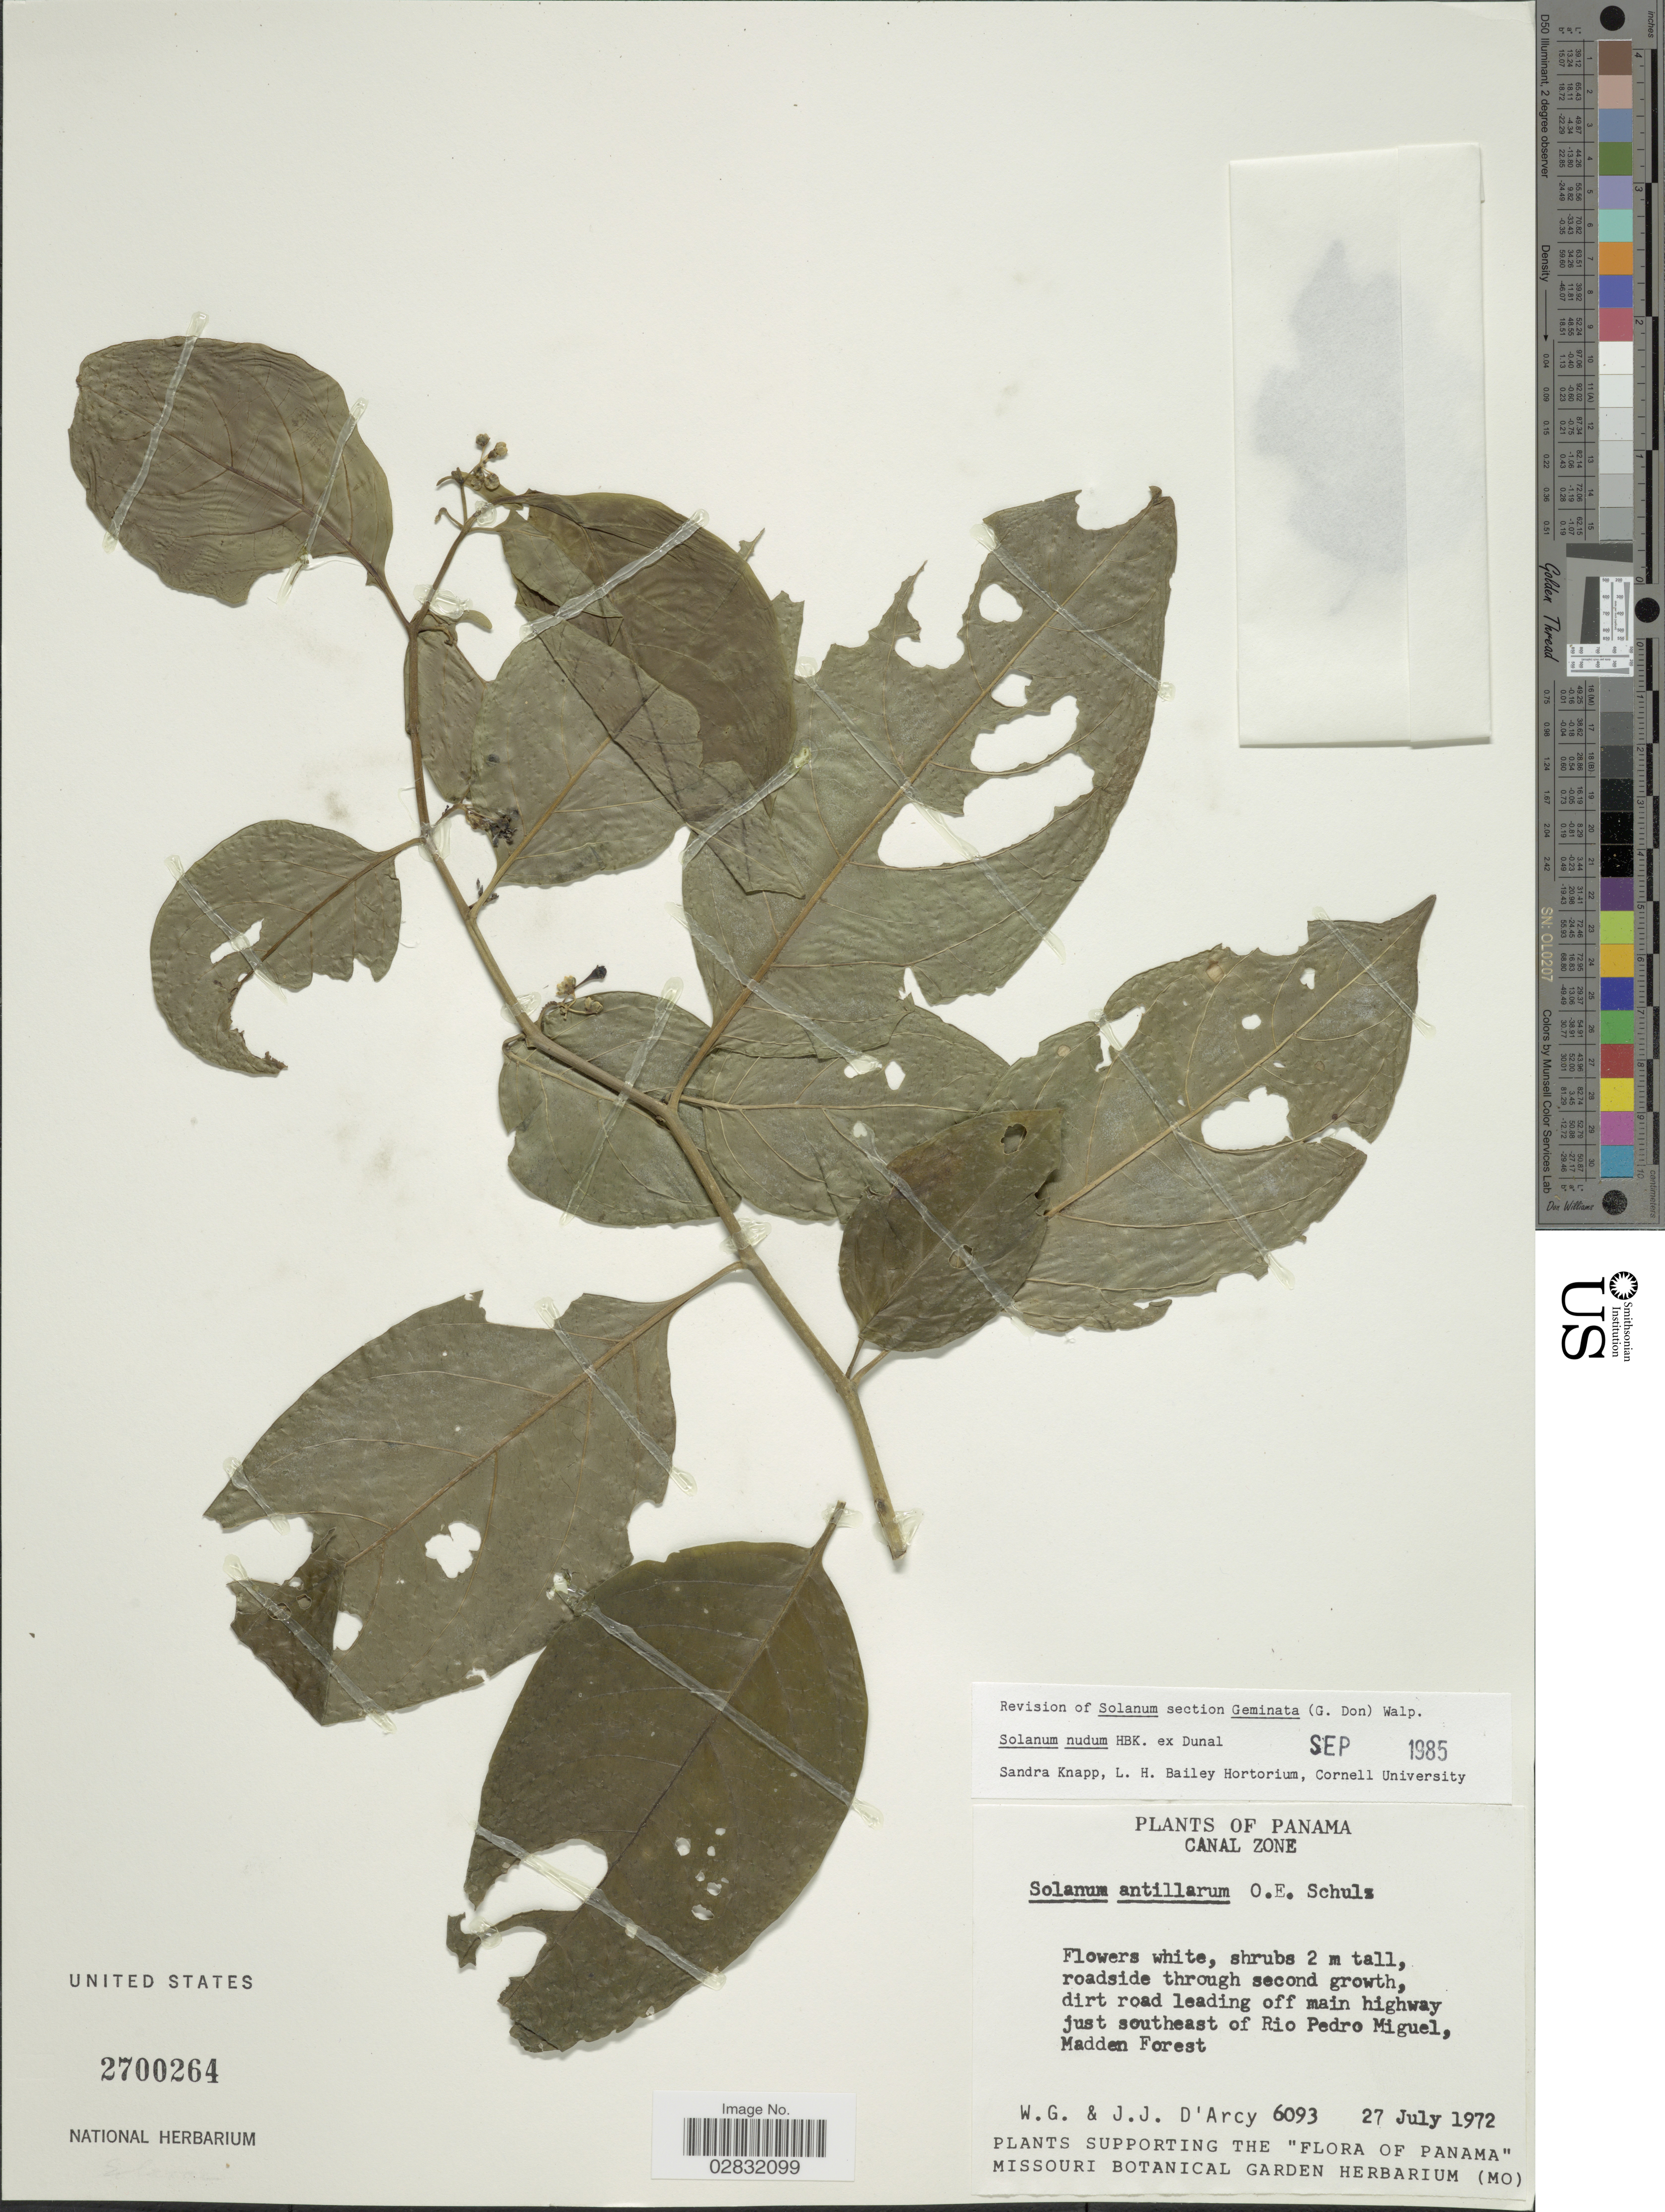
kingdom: Plantae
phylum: Tracheophyta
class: Magnoliopsida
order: Solanales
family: Solanaceae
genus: Solanum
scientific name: Solanum nudum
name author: Humb. & Bonpl. ex Dunal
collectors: W. G. D'Arcy & J. J. D'Arcy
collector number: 6093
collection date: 1972-07-27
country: Panama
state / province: Colón / Panamá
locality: Canal Zone, dirt road leading off main highway, just southeast of Rio Pedro Miguel, Madden Forest.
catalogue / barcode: US 2700264